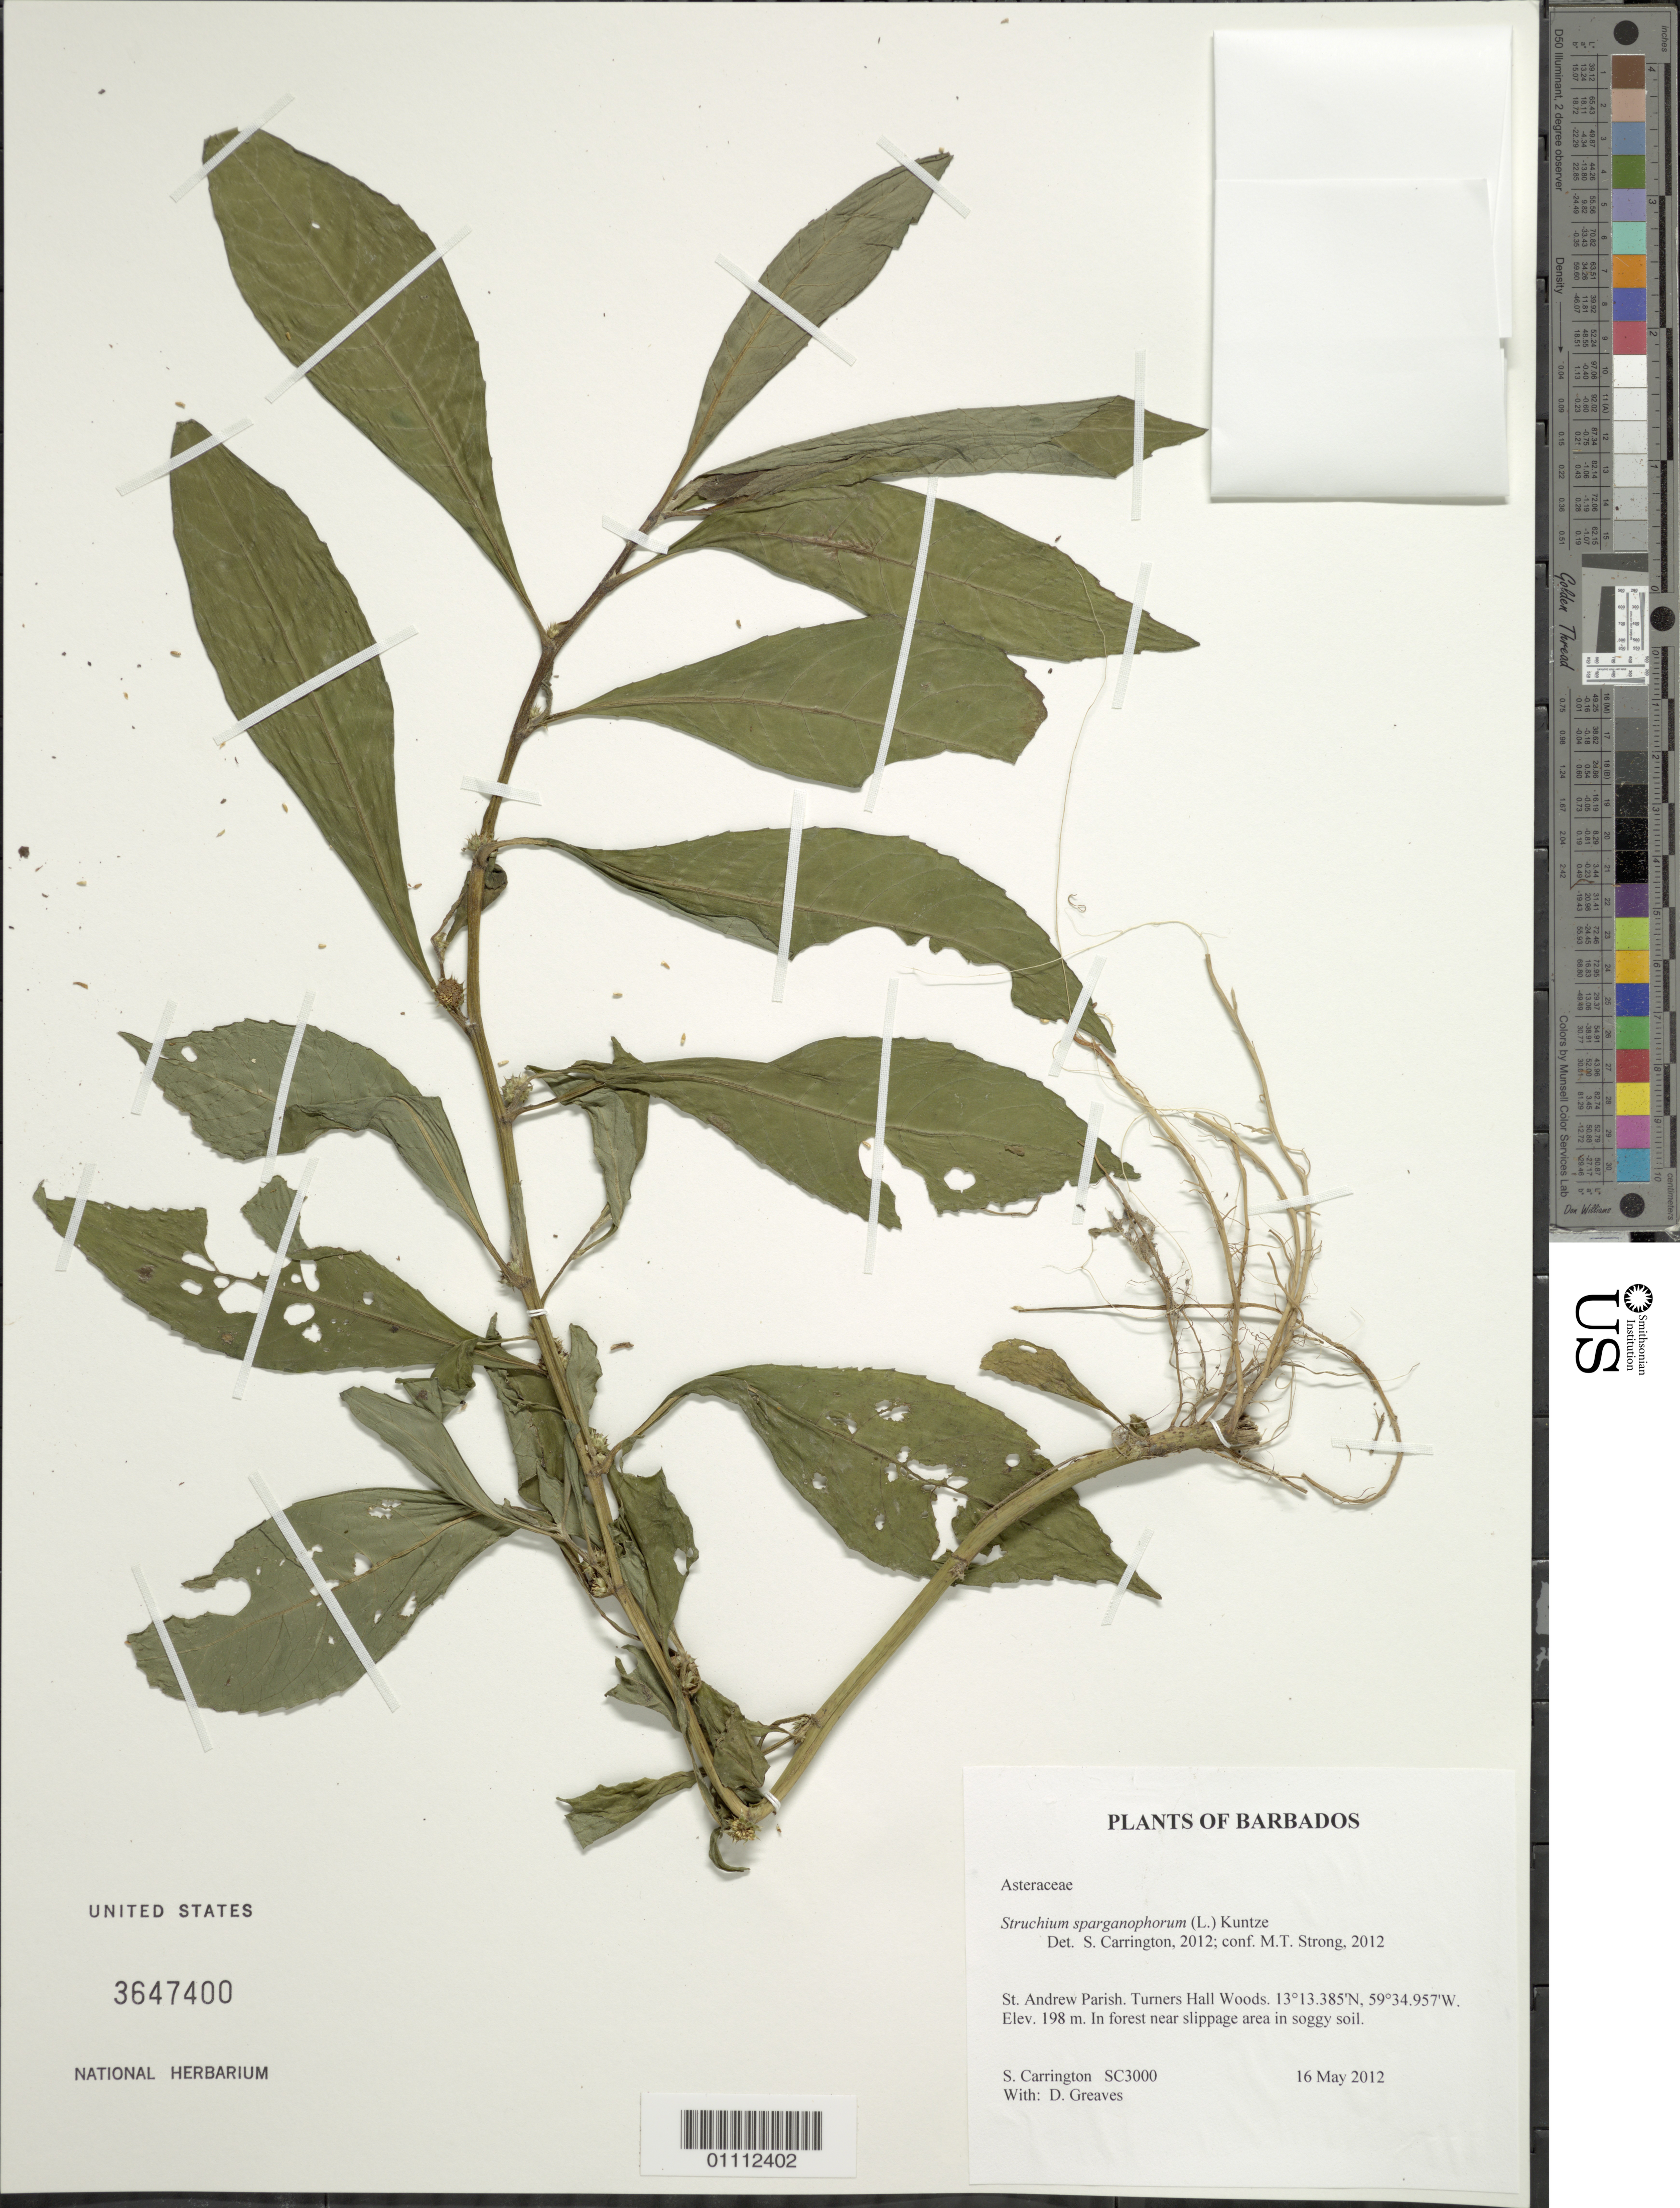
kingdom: Plantae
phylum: Tracheophyta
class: Magnoliopsida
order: Asterales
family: Asteraceae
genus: Struchium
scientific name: Struchium sparganophorum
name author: (L.) Kuntze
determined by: Carrington, C. M. S.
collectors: C. M. S. Carrington & D. Greaves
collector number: SC3000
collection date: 2012-05-16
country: Barbados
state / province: Saint Andrew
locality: Turners Hall Woods.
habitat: In forest near slippage area in soggy soil.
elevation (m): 198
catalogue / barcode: US 3647400